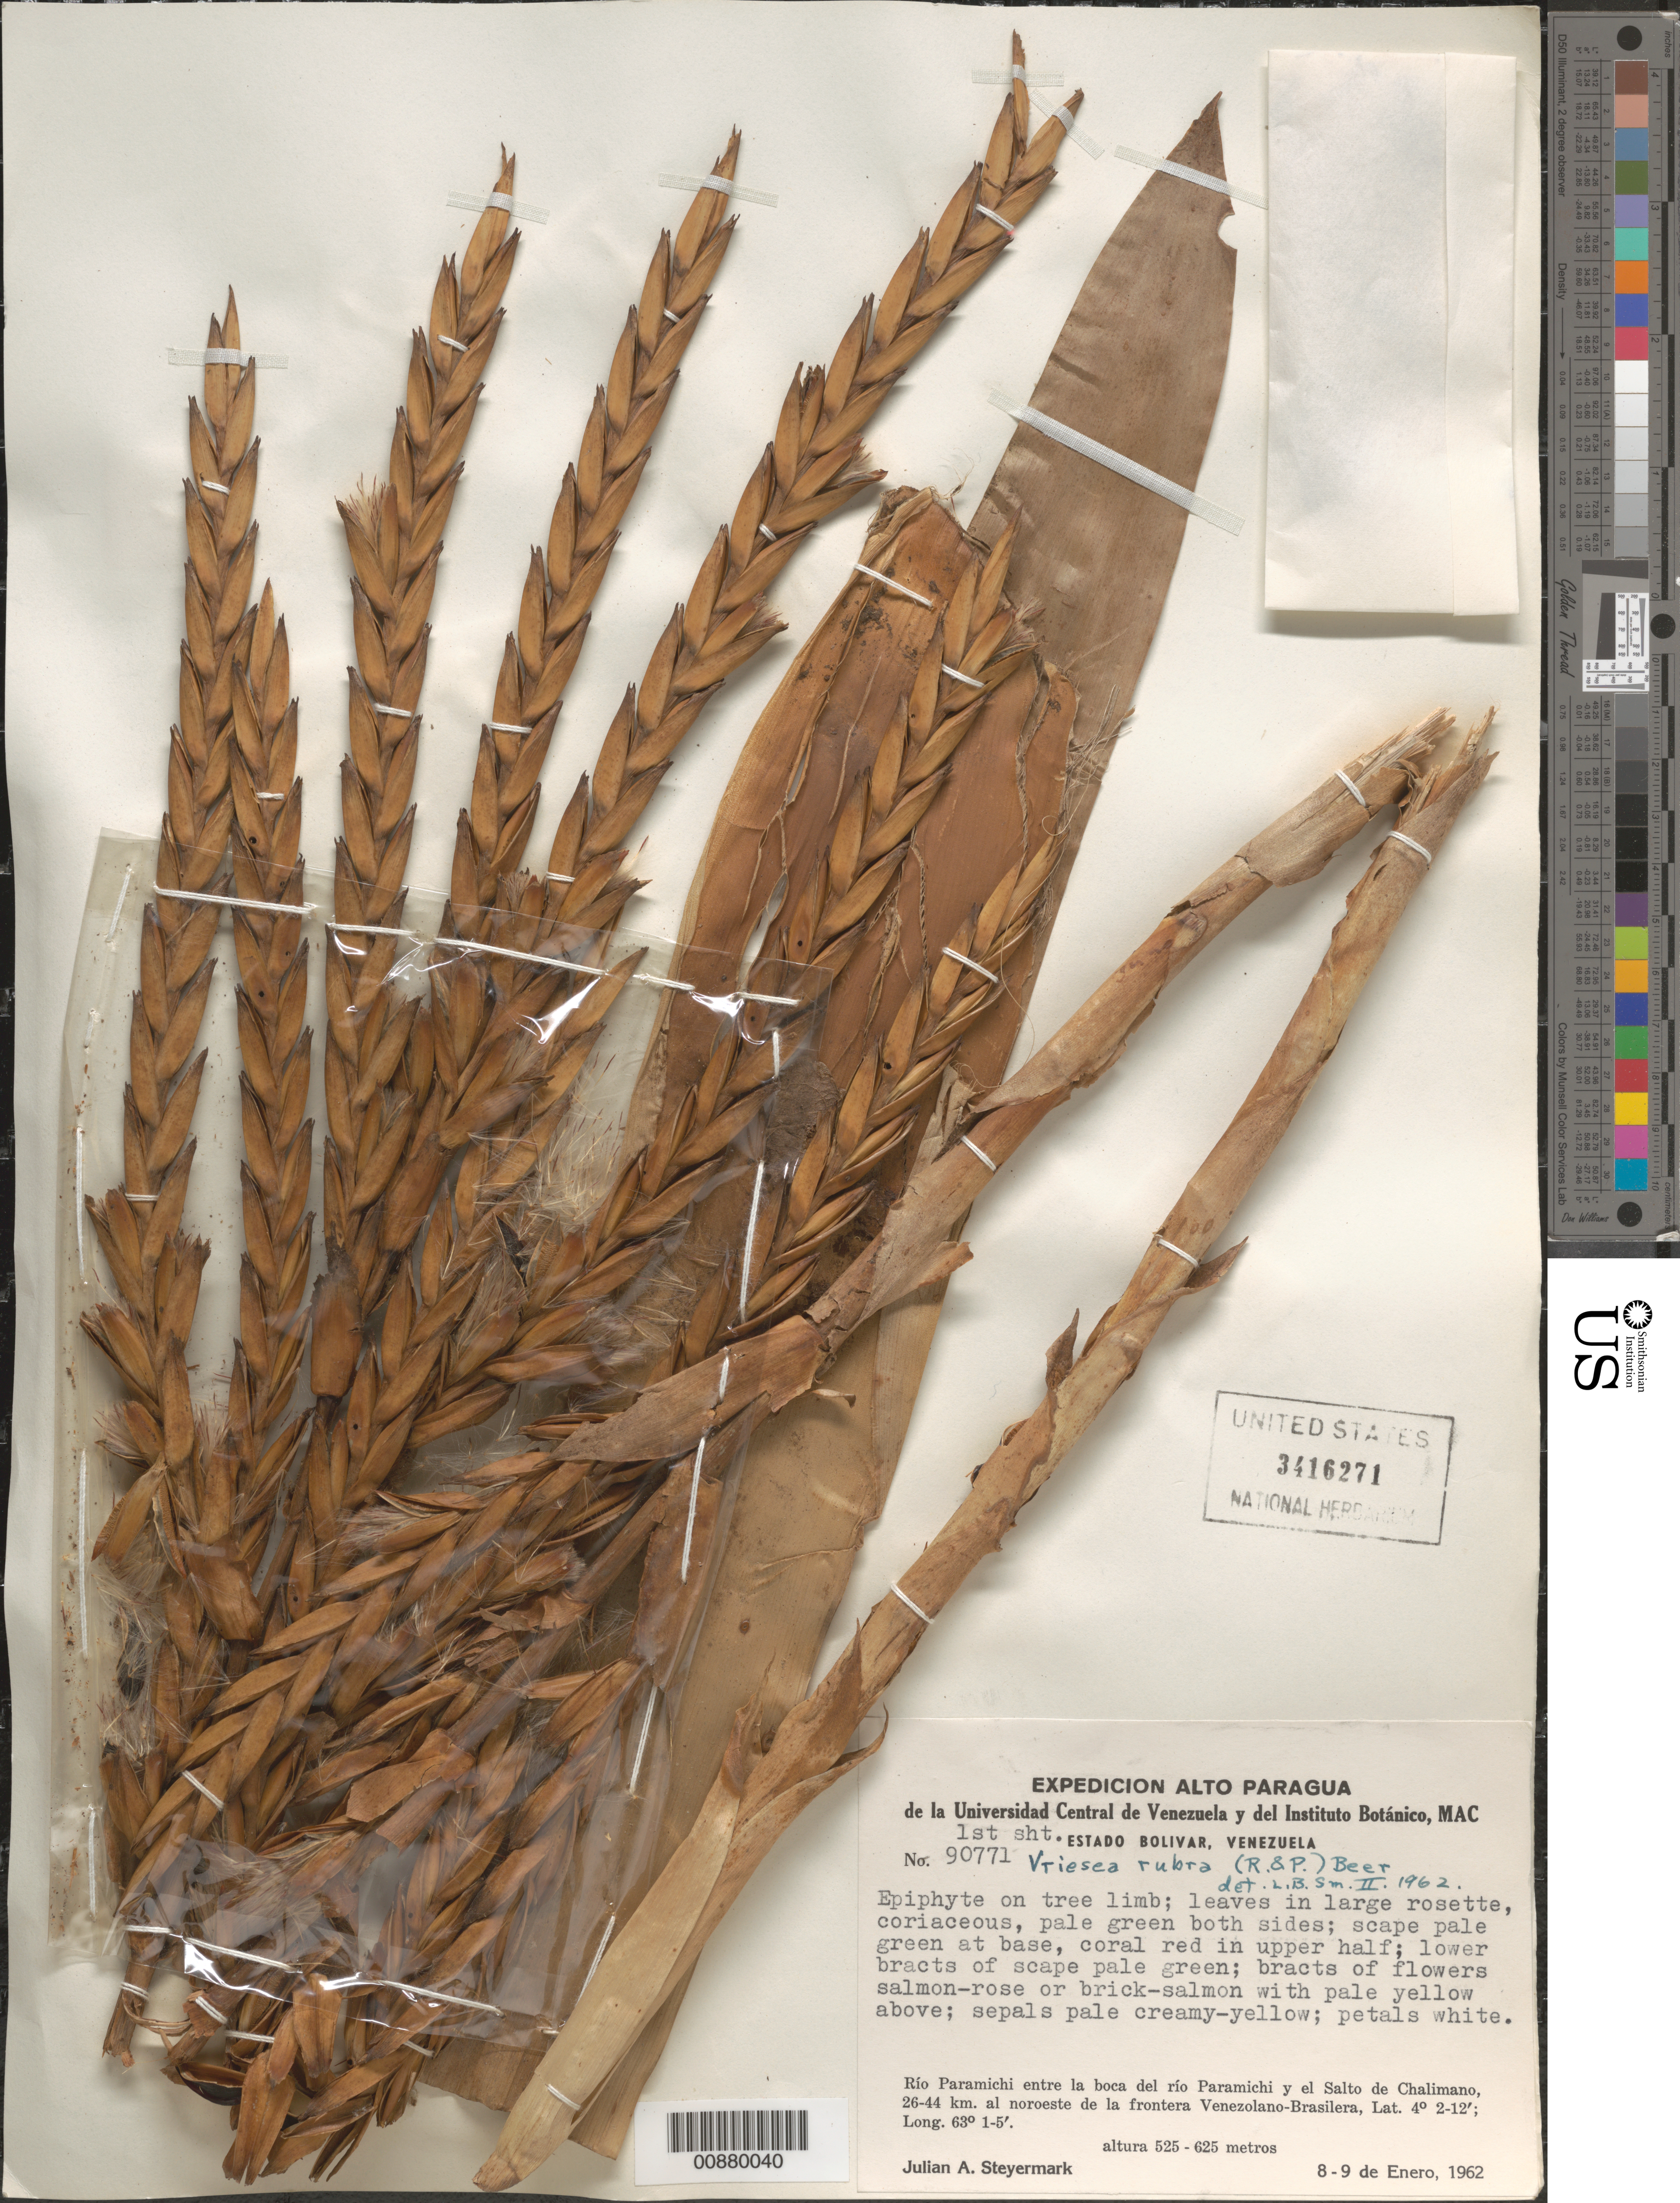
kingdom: Plantae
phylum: Tracheophyta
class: Liliopsida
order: Poales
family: Bromeliaceae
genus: Vriesea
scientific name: Vriesea rubra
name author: (Ruiz & Pav.) Beer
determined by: Smith, Lyman B., (US), NMNH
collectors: J. Steyermark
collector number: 90771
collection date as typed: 8-Jan-62 to 9-Jan-62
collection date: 1962-01-08/1962-01-09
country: Venezuela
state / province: Bolívar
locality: Río Paramichi entre la boca del río Paramichi y el Salto de Chalimano, 26-44 NE de la Venezuela-Brazil border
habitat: Tree limb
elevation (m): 525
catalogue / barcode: US 3416271